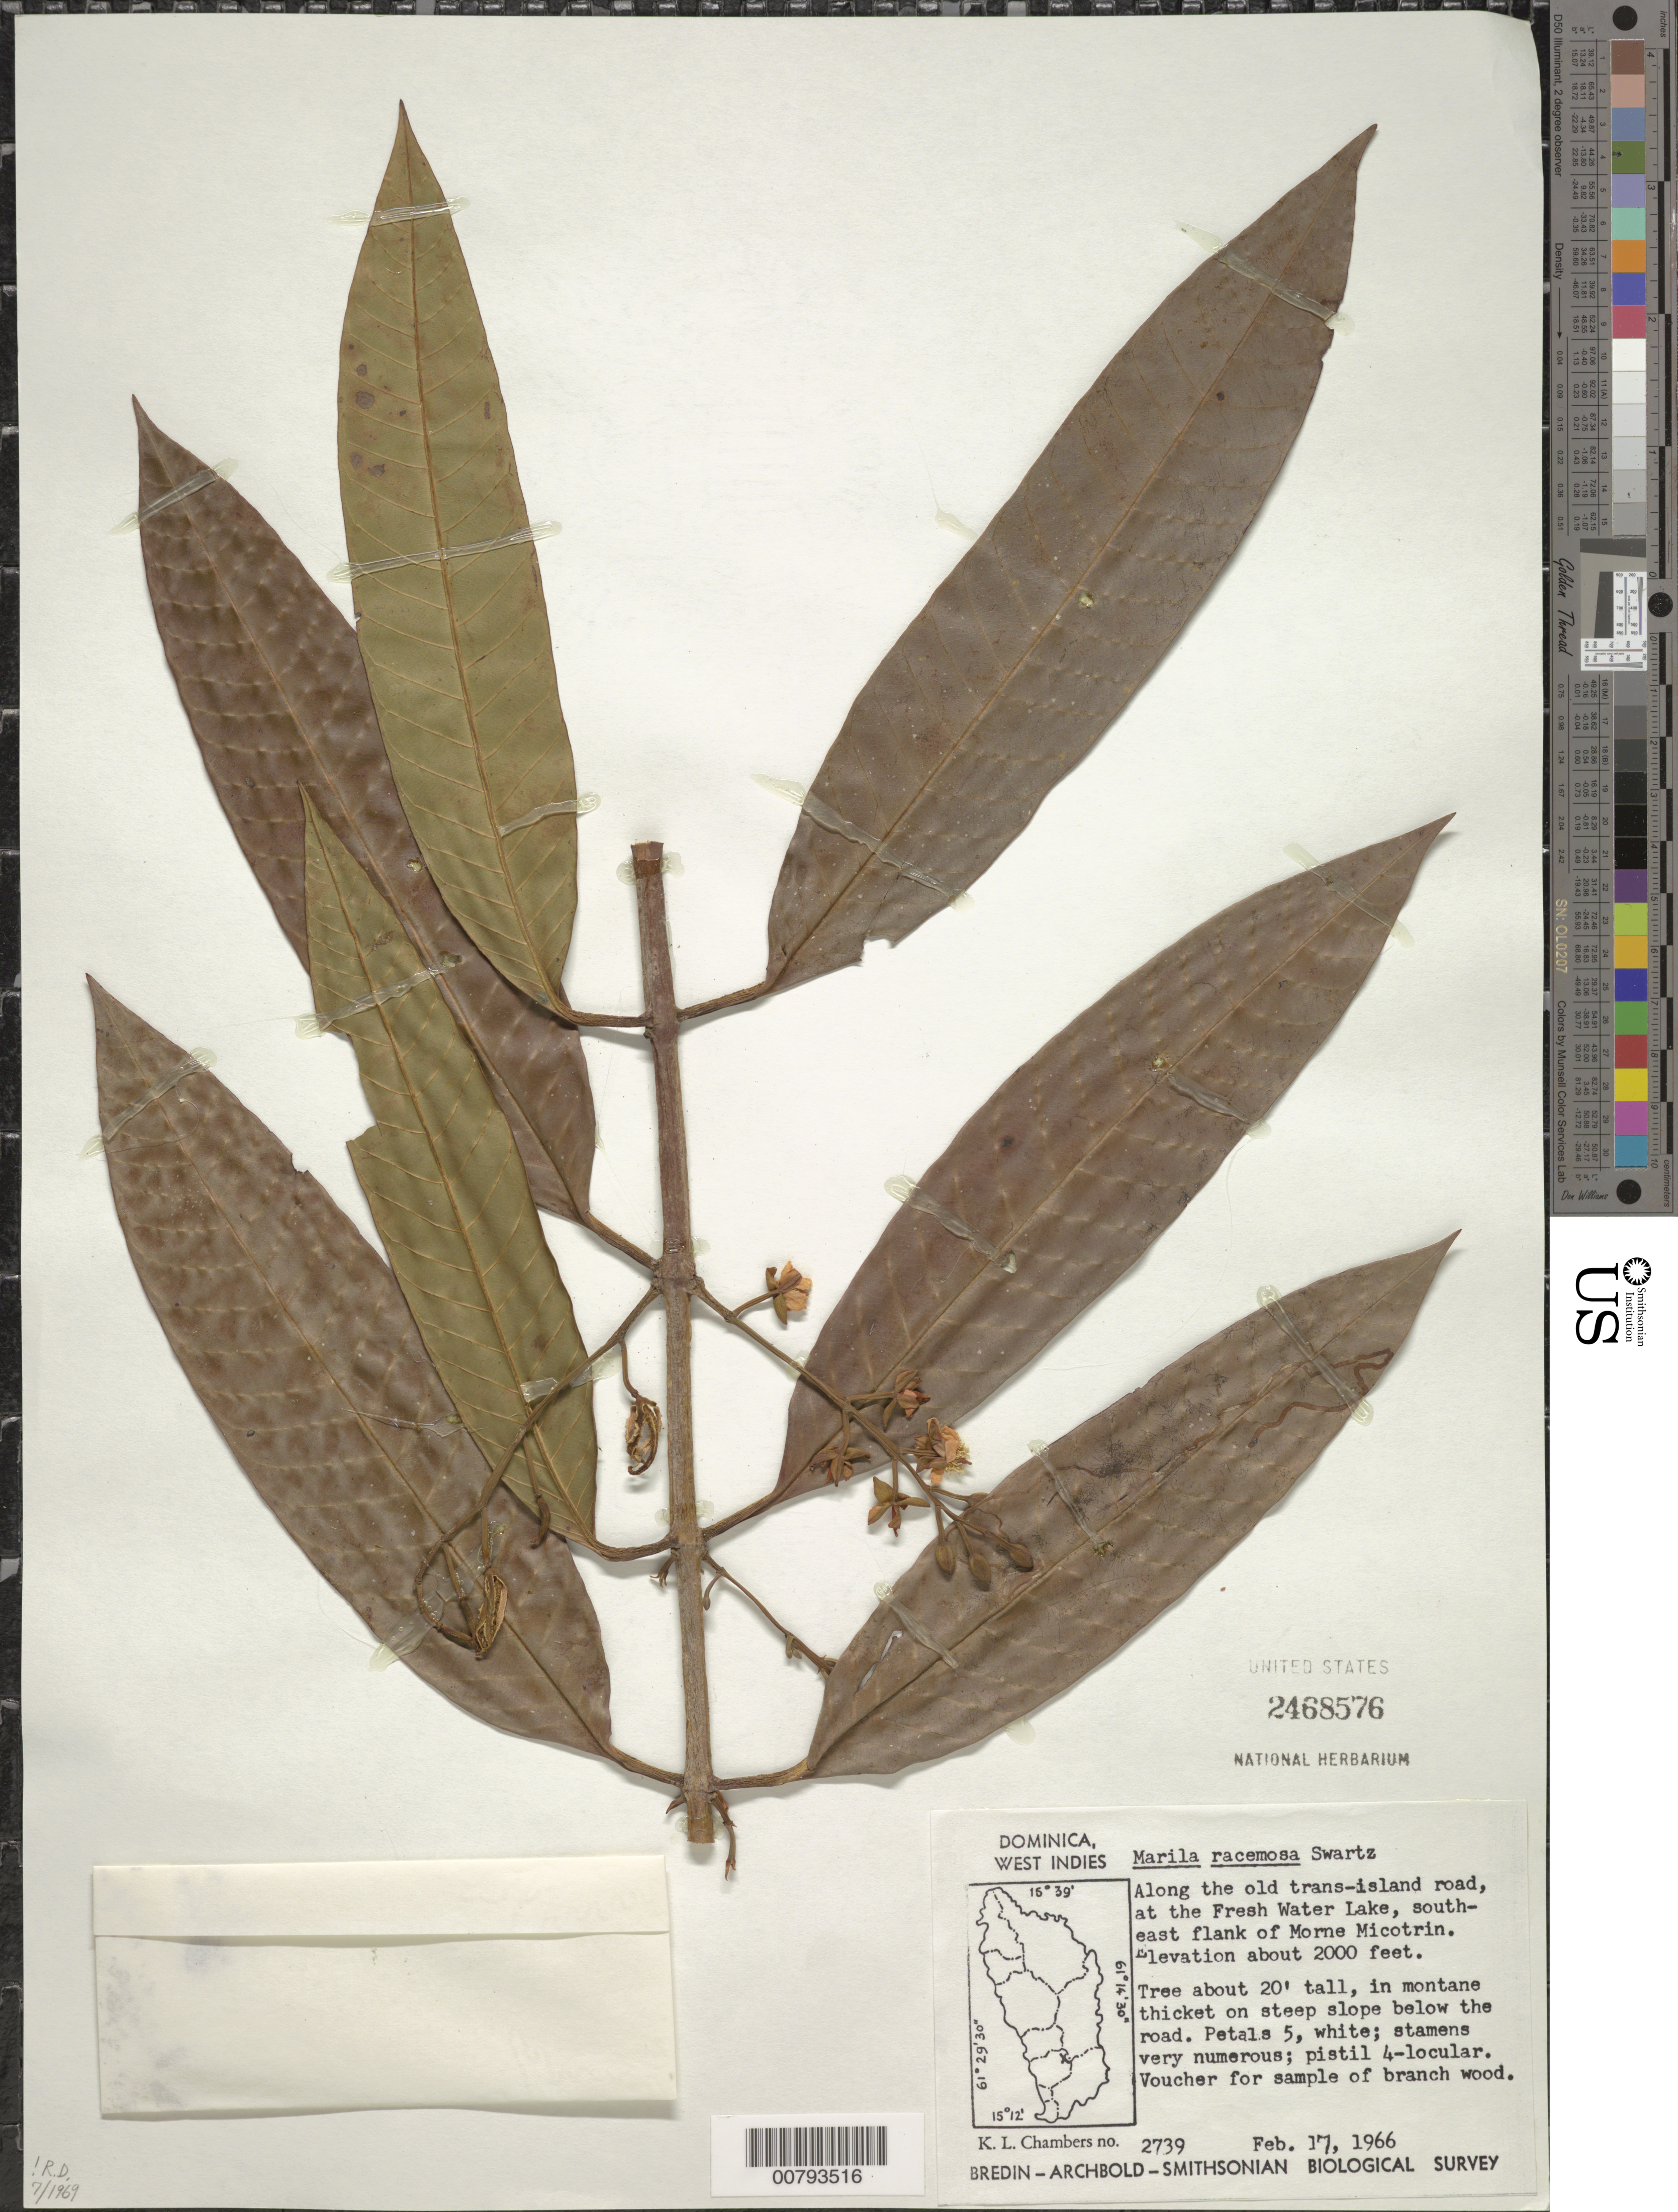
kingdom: Plantae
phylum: Tracheophyta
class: Magnoliopsida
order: Malpighiales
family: Calophyllaceae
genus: Marila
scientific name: Marila racemosa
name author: Sw.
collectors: K. L. Chambers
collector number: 2739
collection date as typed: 17 Feb 1966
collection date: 1966-02-17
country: Dominica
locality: Along the old trans-island road, at the Fresh Water Lake, southeast flank of Morne Micotrin (on steep slope below road)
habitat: Montane thicket on steep slope, below road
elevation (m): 610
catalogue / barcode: US 2468576